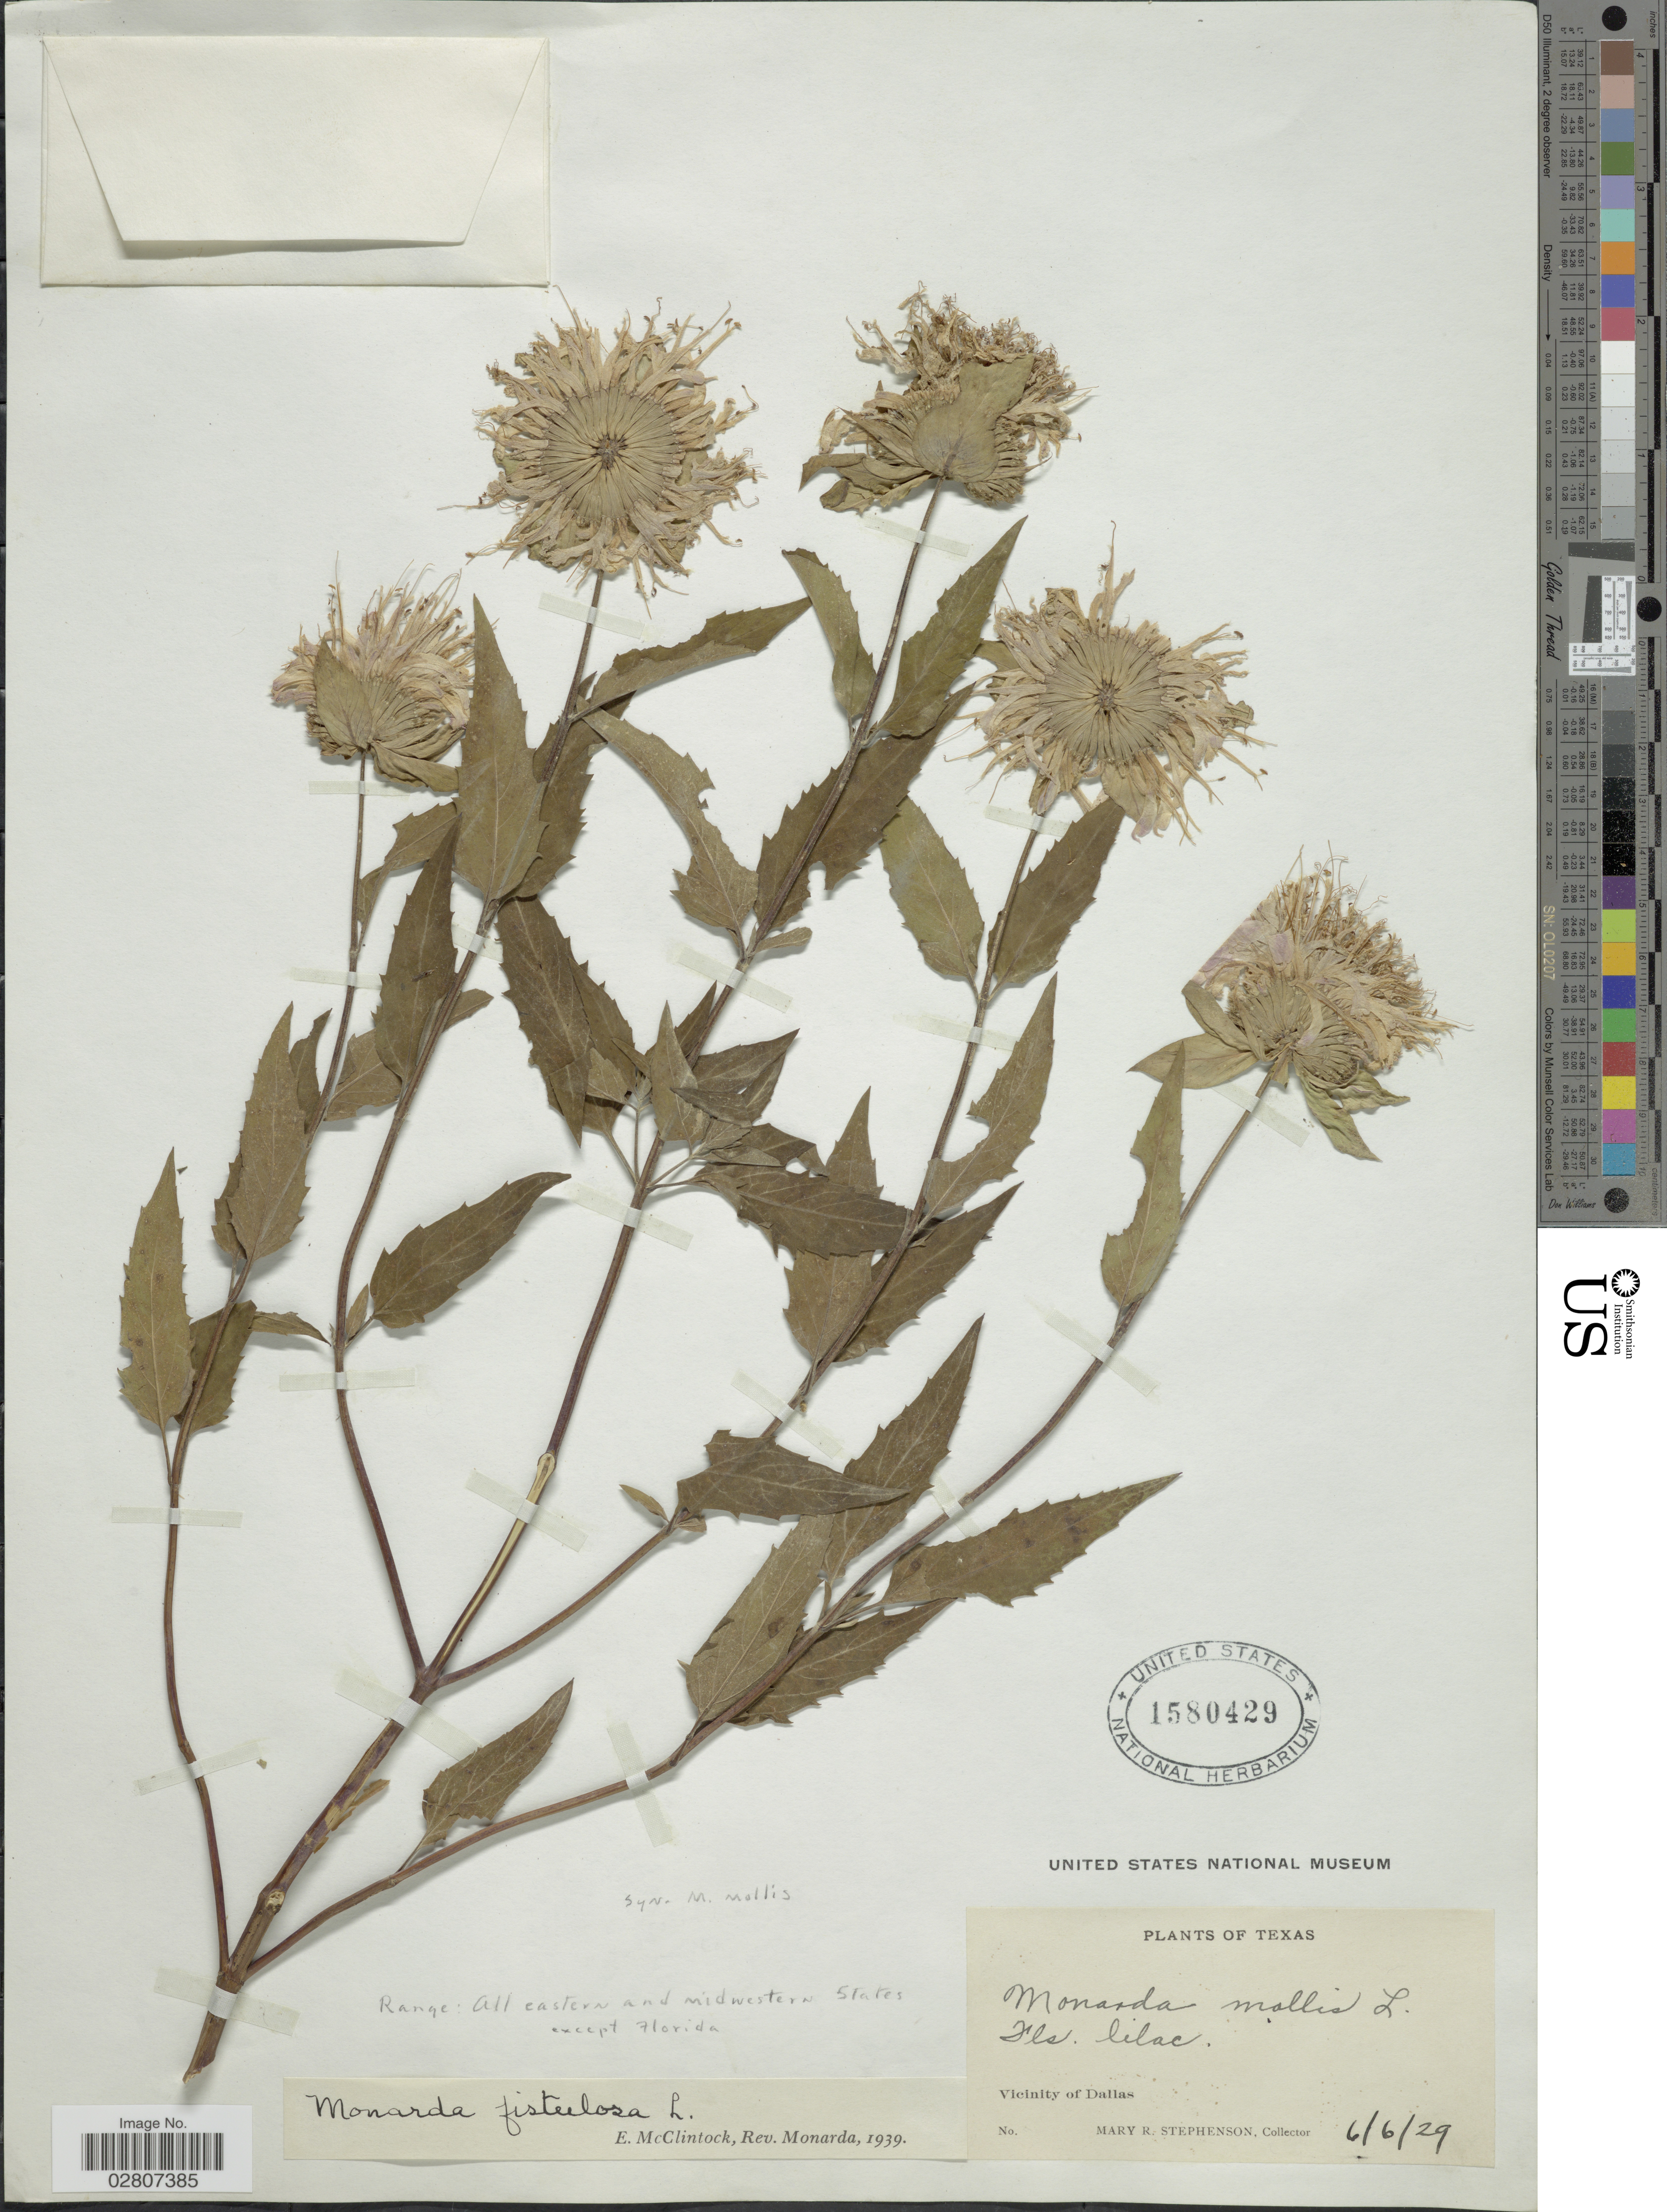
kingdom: Plantae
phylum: Tracheophyta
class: Magnoliopsida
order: Lamiales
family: Lamiaceae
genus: Monarda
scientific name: Monarda fistulosa var. mollis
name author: (L.) L.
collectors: M. R. Stephenson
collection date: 1929-06-06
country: United States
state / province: Texas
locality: Vicinity of Dallas.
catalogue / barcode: US 1580429